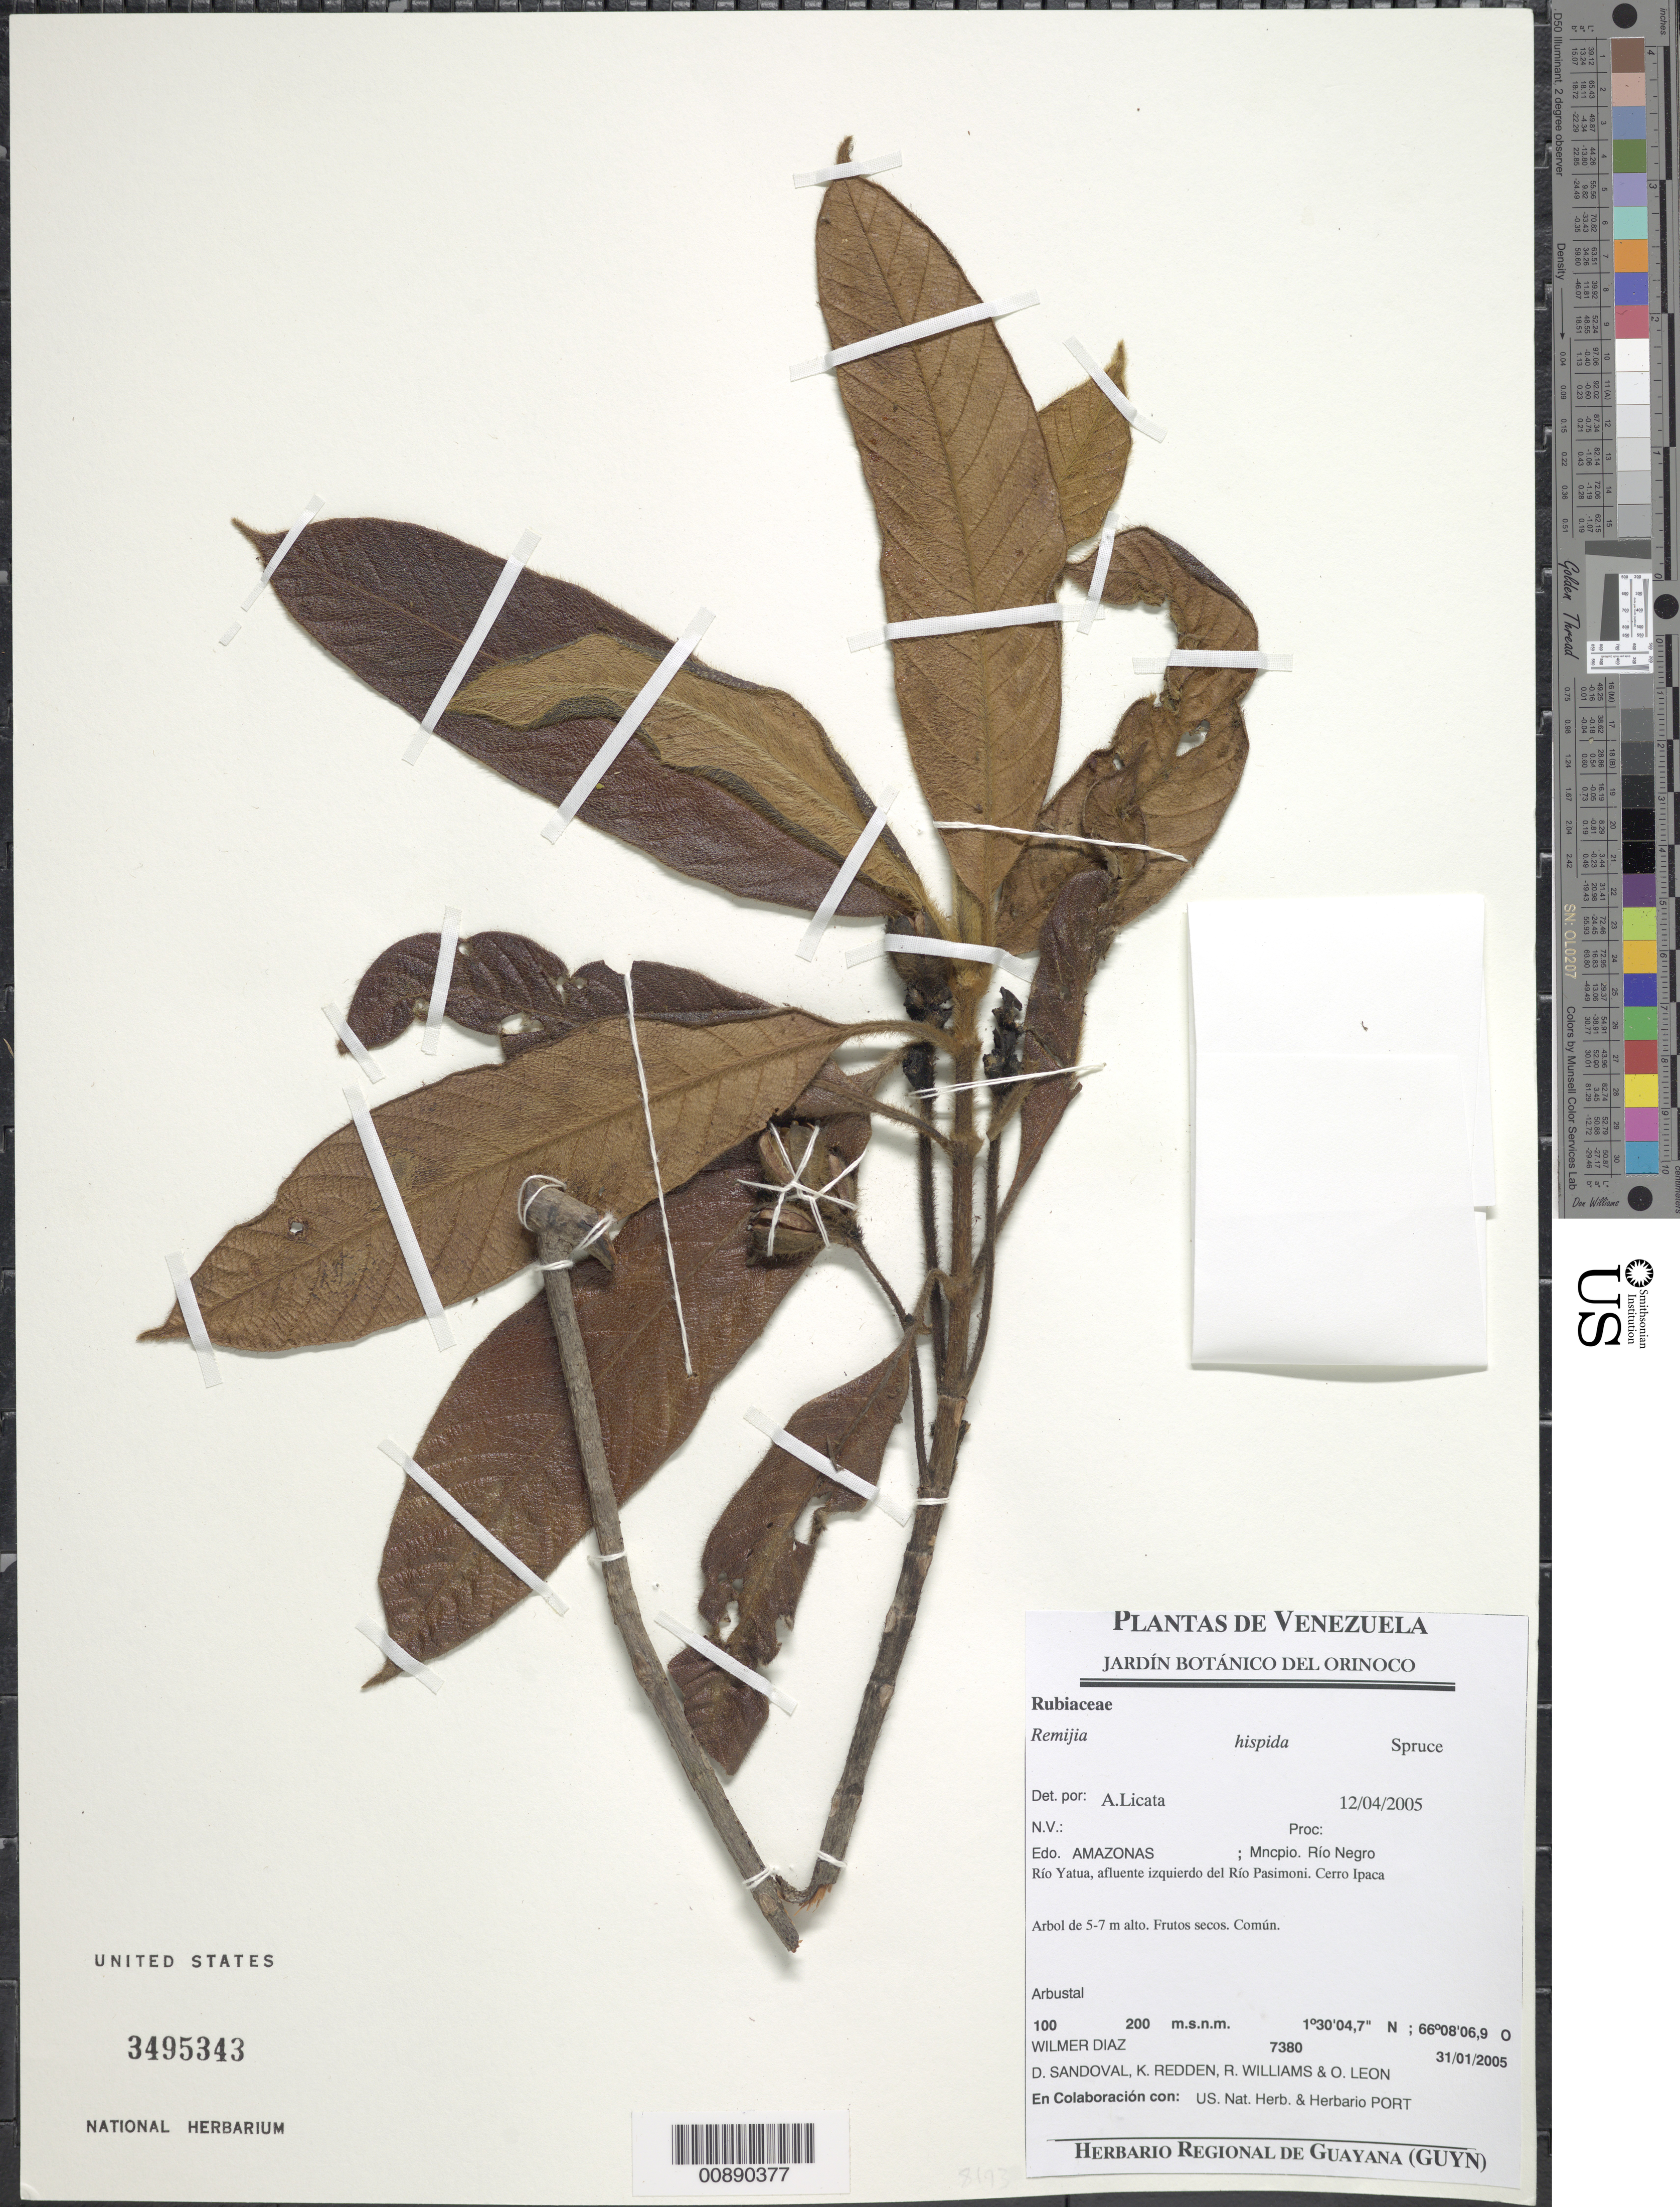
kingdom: Plantae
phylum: Tracheophyta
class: Magnoliopsida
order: Gentianales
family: Rubiaceae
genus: Remijia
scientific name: Remijia hispida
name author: Spruce ex K. Schum.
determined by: Licata, A., (PORT), Univ. Nac. Exp. de los Llanos Ezequiel Zamora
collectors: W. Díaz P., D. Sandoval, K. M. Redden, R. Williams & O. León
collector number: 7380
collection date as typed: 31-Jan-05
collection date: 2005-01-31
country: Venezuela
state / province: Amazonas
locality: Mun. Río Negro, Río Yatua, afluente del Río Pasimoni, Cerro Ipaca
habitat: Arbustal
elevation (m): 100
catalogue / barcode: US 3495343